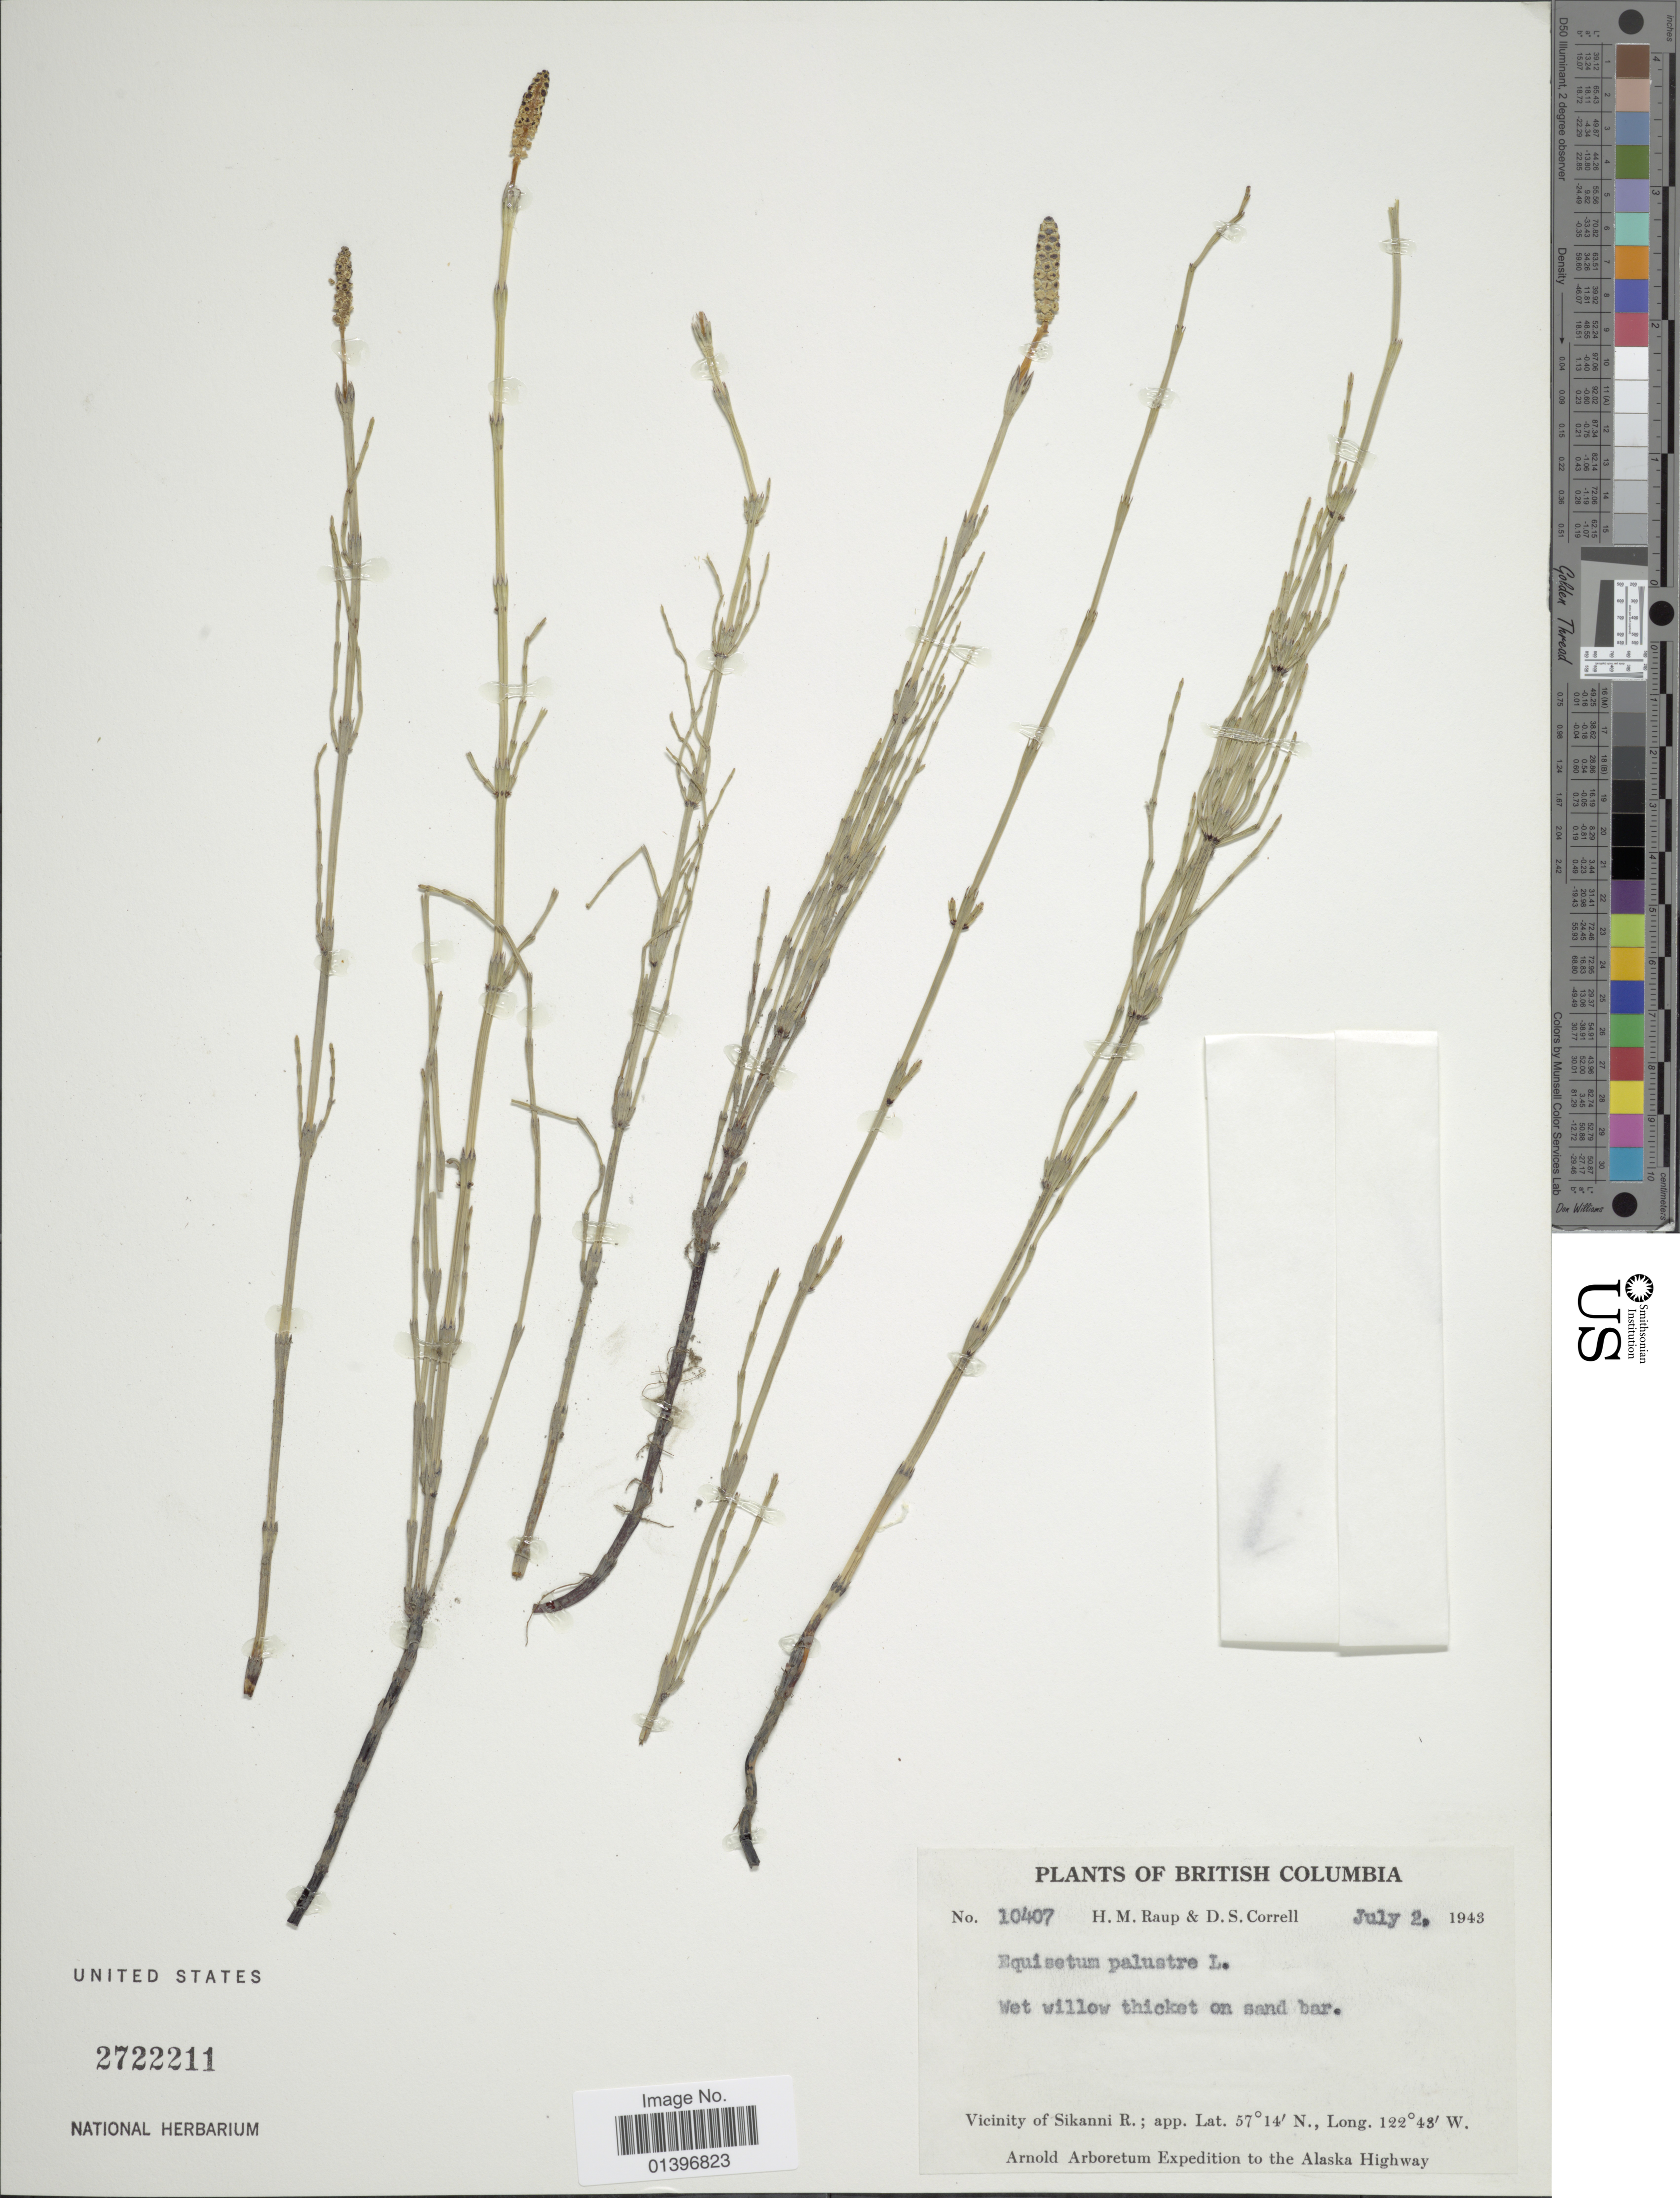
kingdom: Plantae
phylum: Tracheophyta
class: Polypodiopsida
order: Equisetales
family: Equisetaceae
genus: Equisetum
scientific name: Equisetum palustre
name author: L.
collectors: H. Raup & D. S. Correll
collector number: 10407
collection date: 1943-07-02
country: Canada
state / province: British Columbia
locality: Vicinity of Sikanni R.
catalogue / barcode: US 2722211